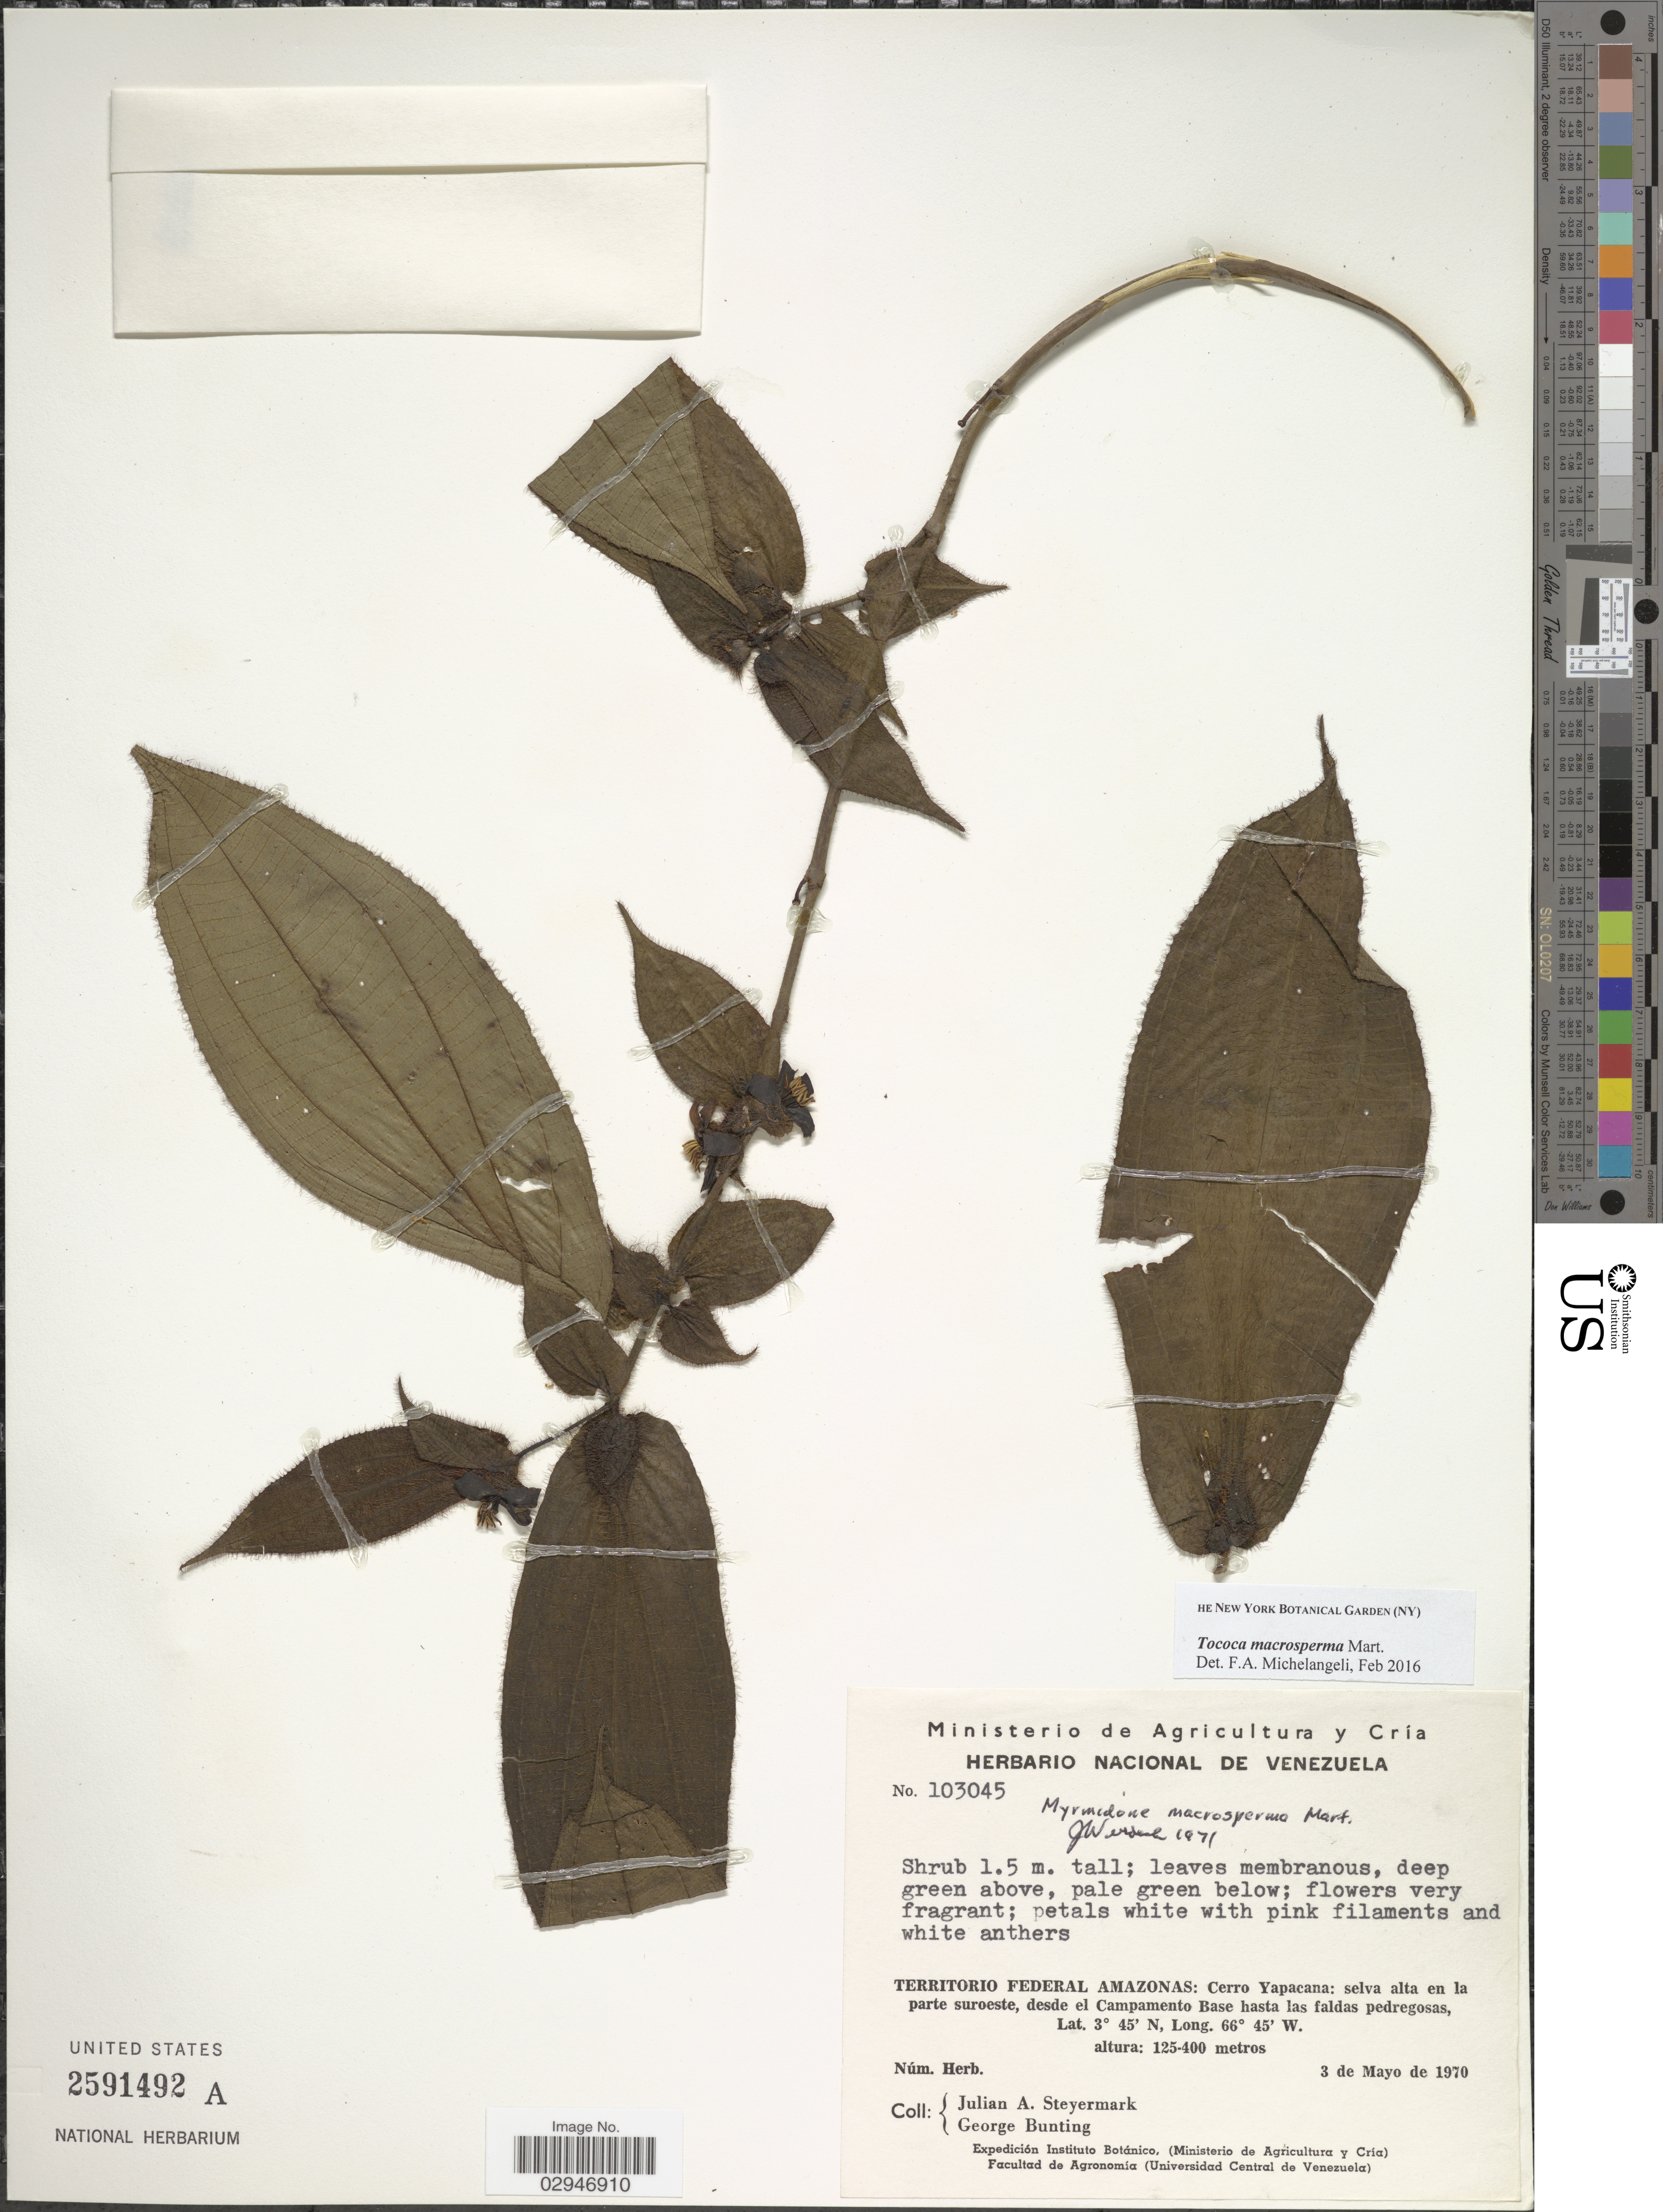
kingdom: Plantae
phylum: Tracheophyta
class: Magnoliopsida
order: Myrtales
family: Melastomataceae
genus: Tococa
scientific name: Tococa macrosperma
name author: Mart.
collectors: J. Steyermark & G. S. Bunting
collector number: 103045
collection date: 1970-05-03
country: Venezuela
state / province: Amazonas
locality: Territorio Federal Amazonas: Cerro Yapacana: selva alta en la parte suroeste, desde el Campamento Base hasta las faldas pederegosas.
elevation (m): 125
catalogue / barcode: US 2591492A